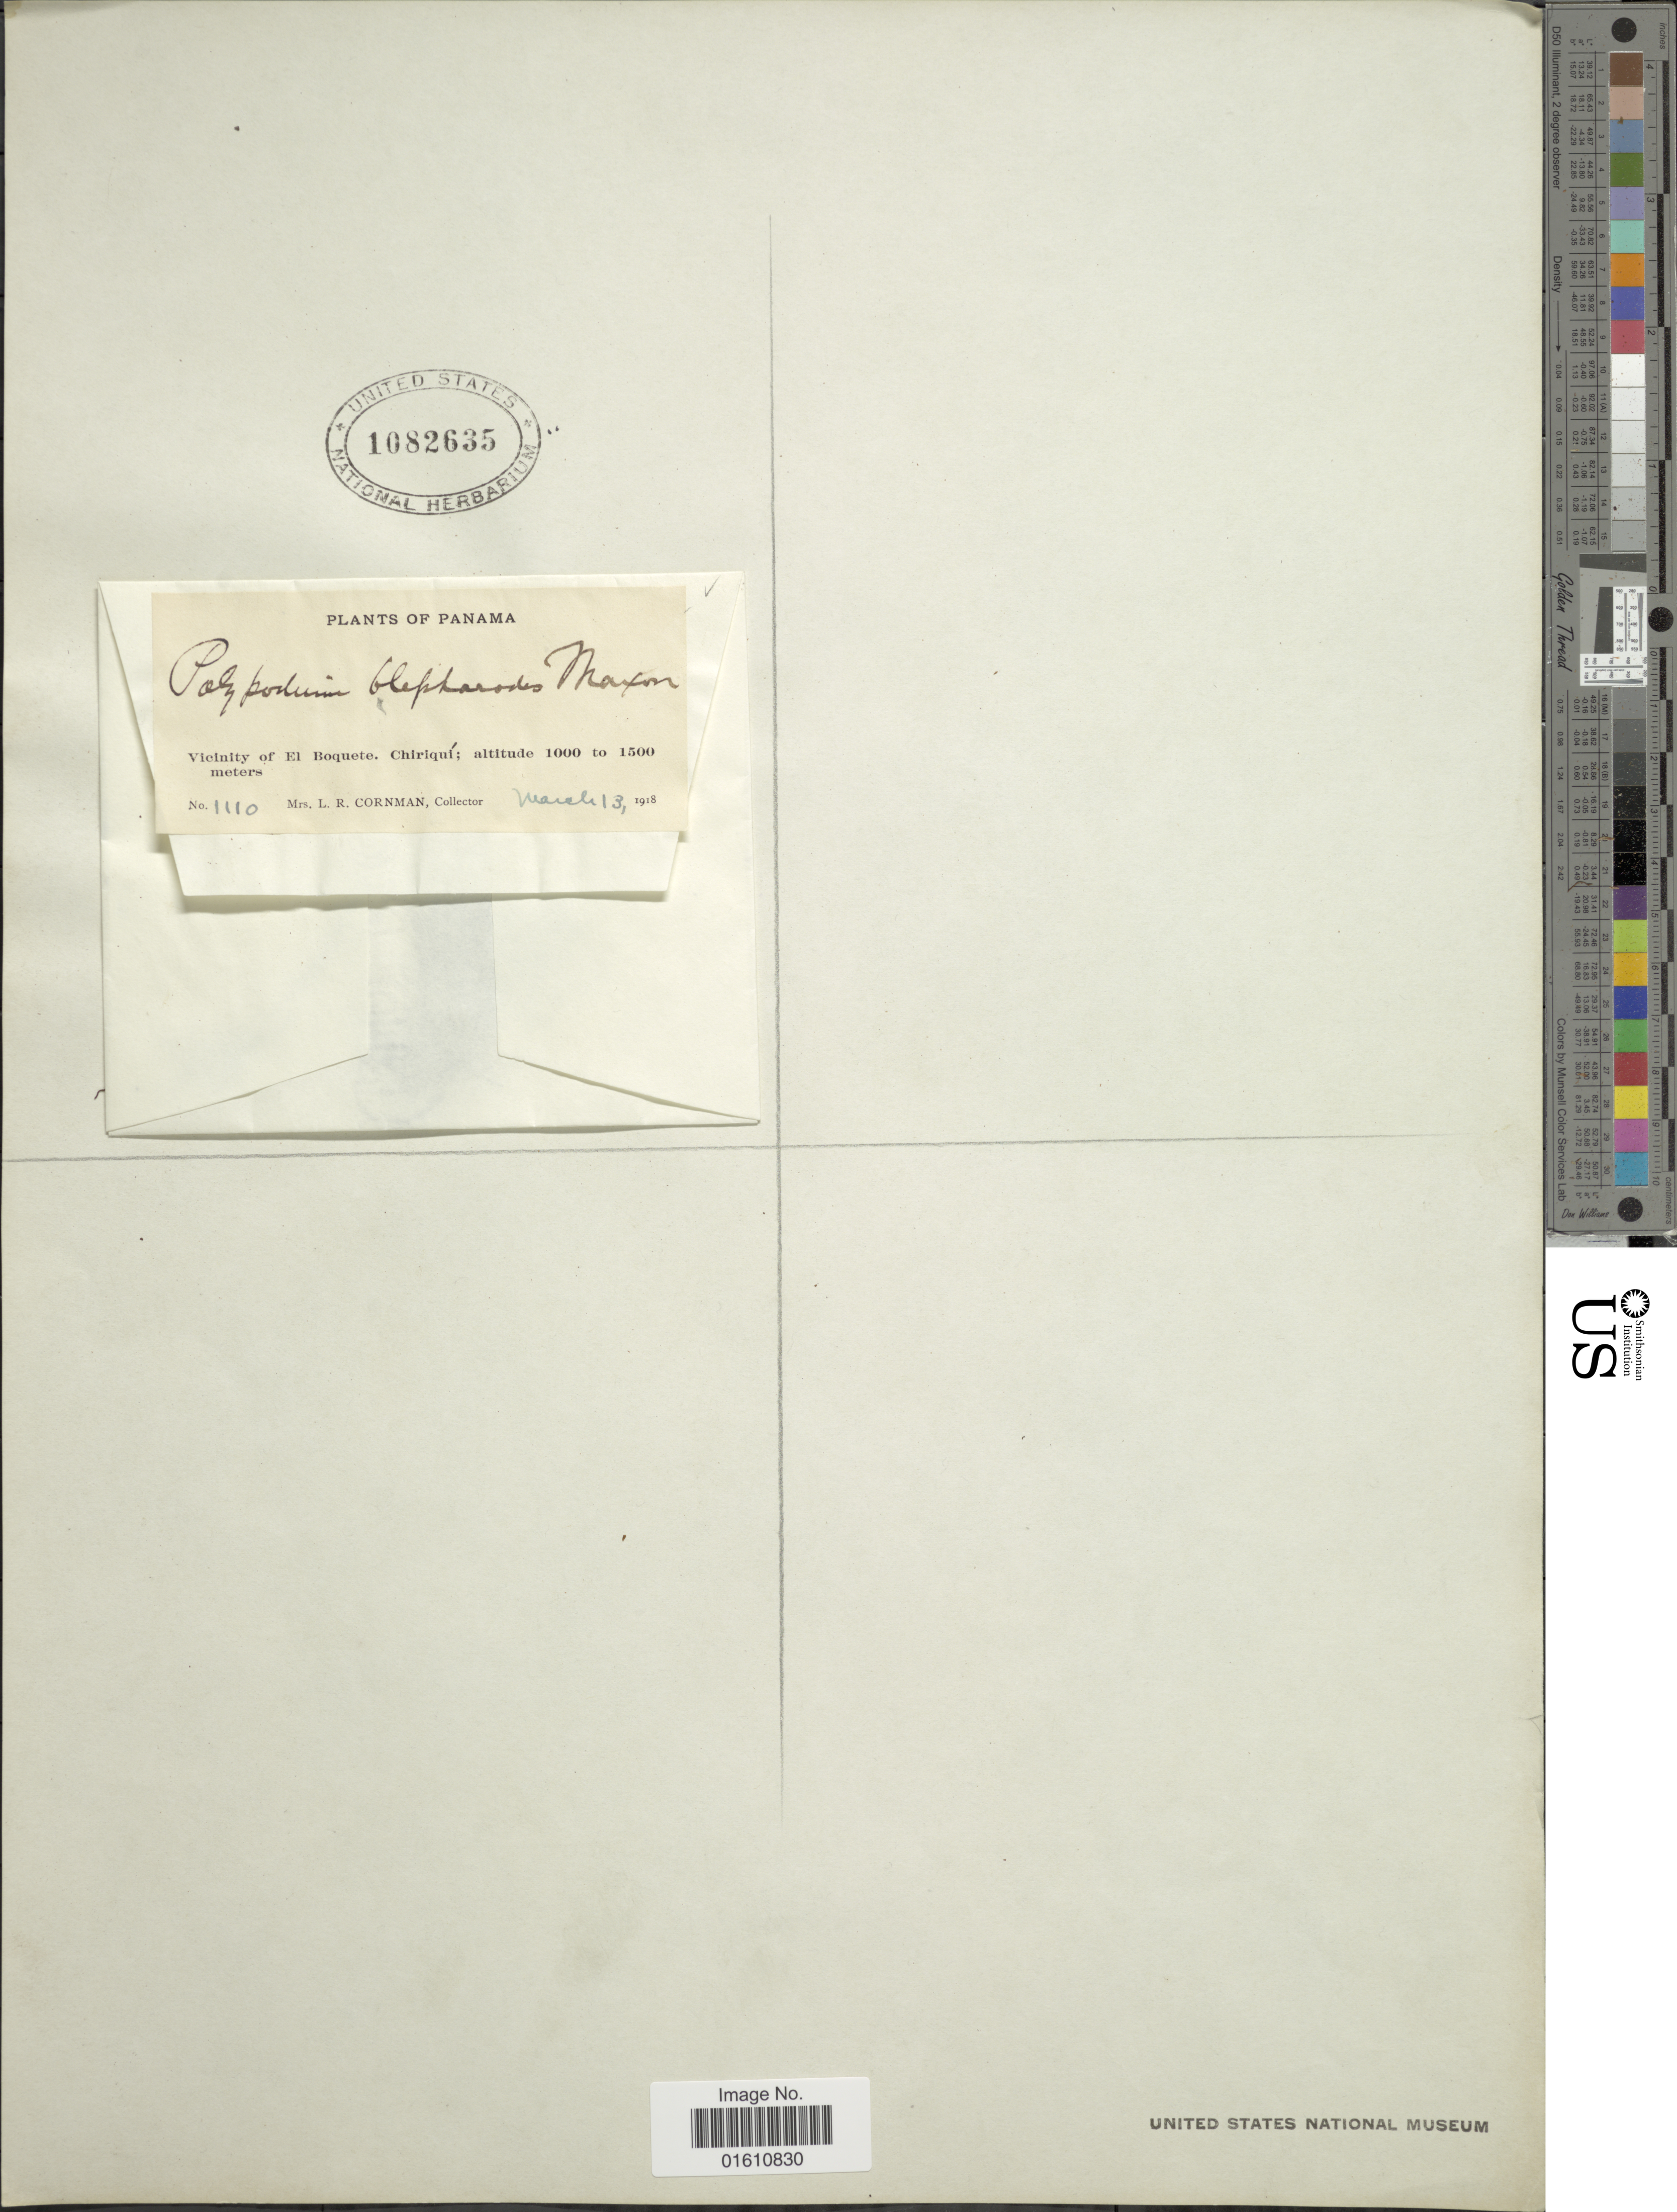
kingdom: Plantae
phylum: Tracheophyta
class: Polypodiopsida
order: Polypodiales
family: Polypodiaceae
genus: Moranopteris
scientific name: Moranopteris taenifolia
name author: (Jenman) R. Y. Hirai & J. Prado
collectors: L. Cornman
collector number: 1110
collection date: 1918-03-13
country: Panama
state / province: Chiriqui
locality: Vicinity of El Boquete, Chiriqui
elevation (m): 1000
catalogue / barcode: US 1082635